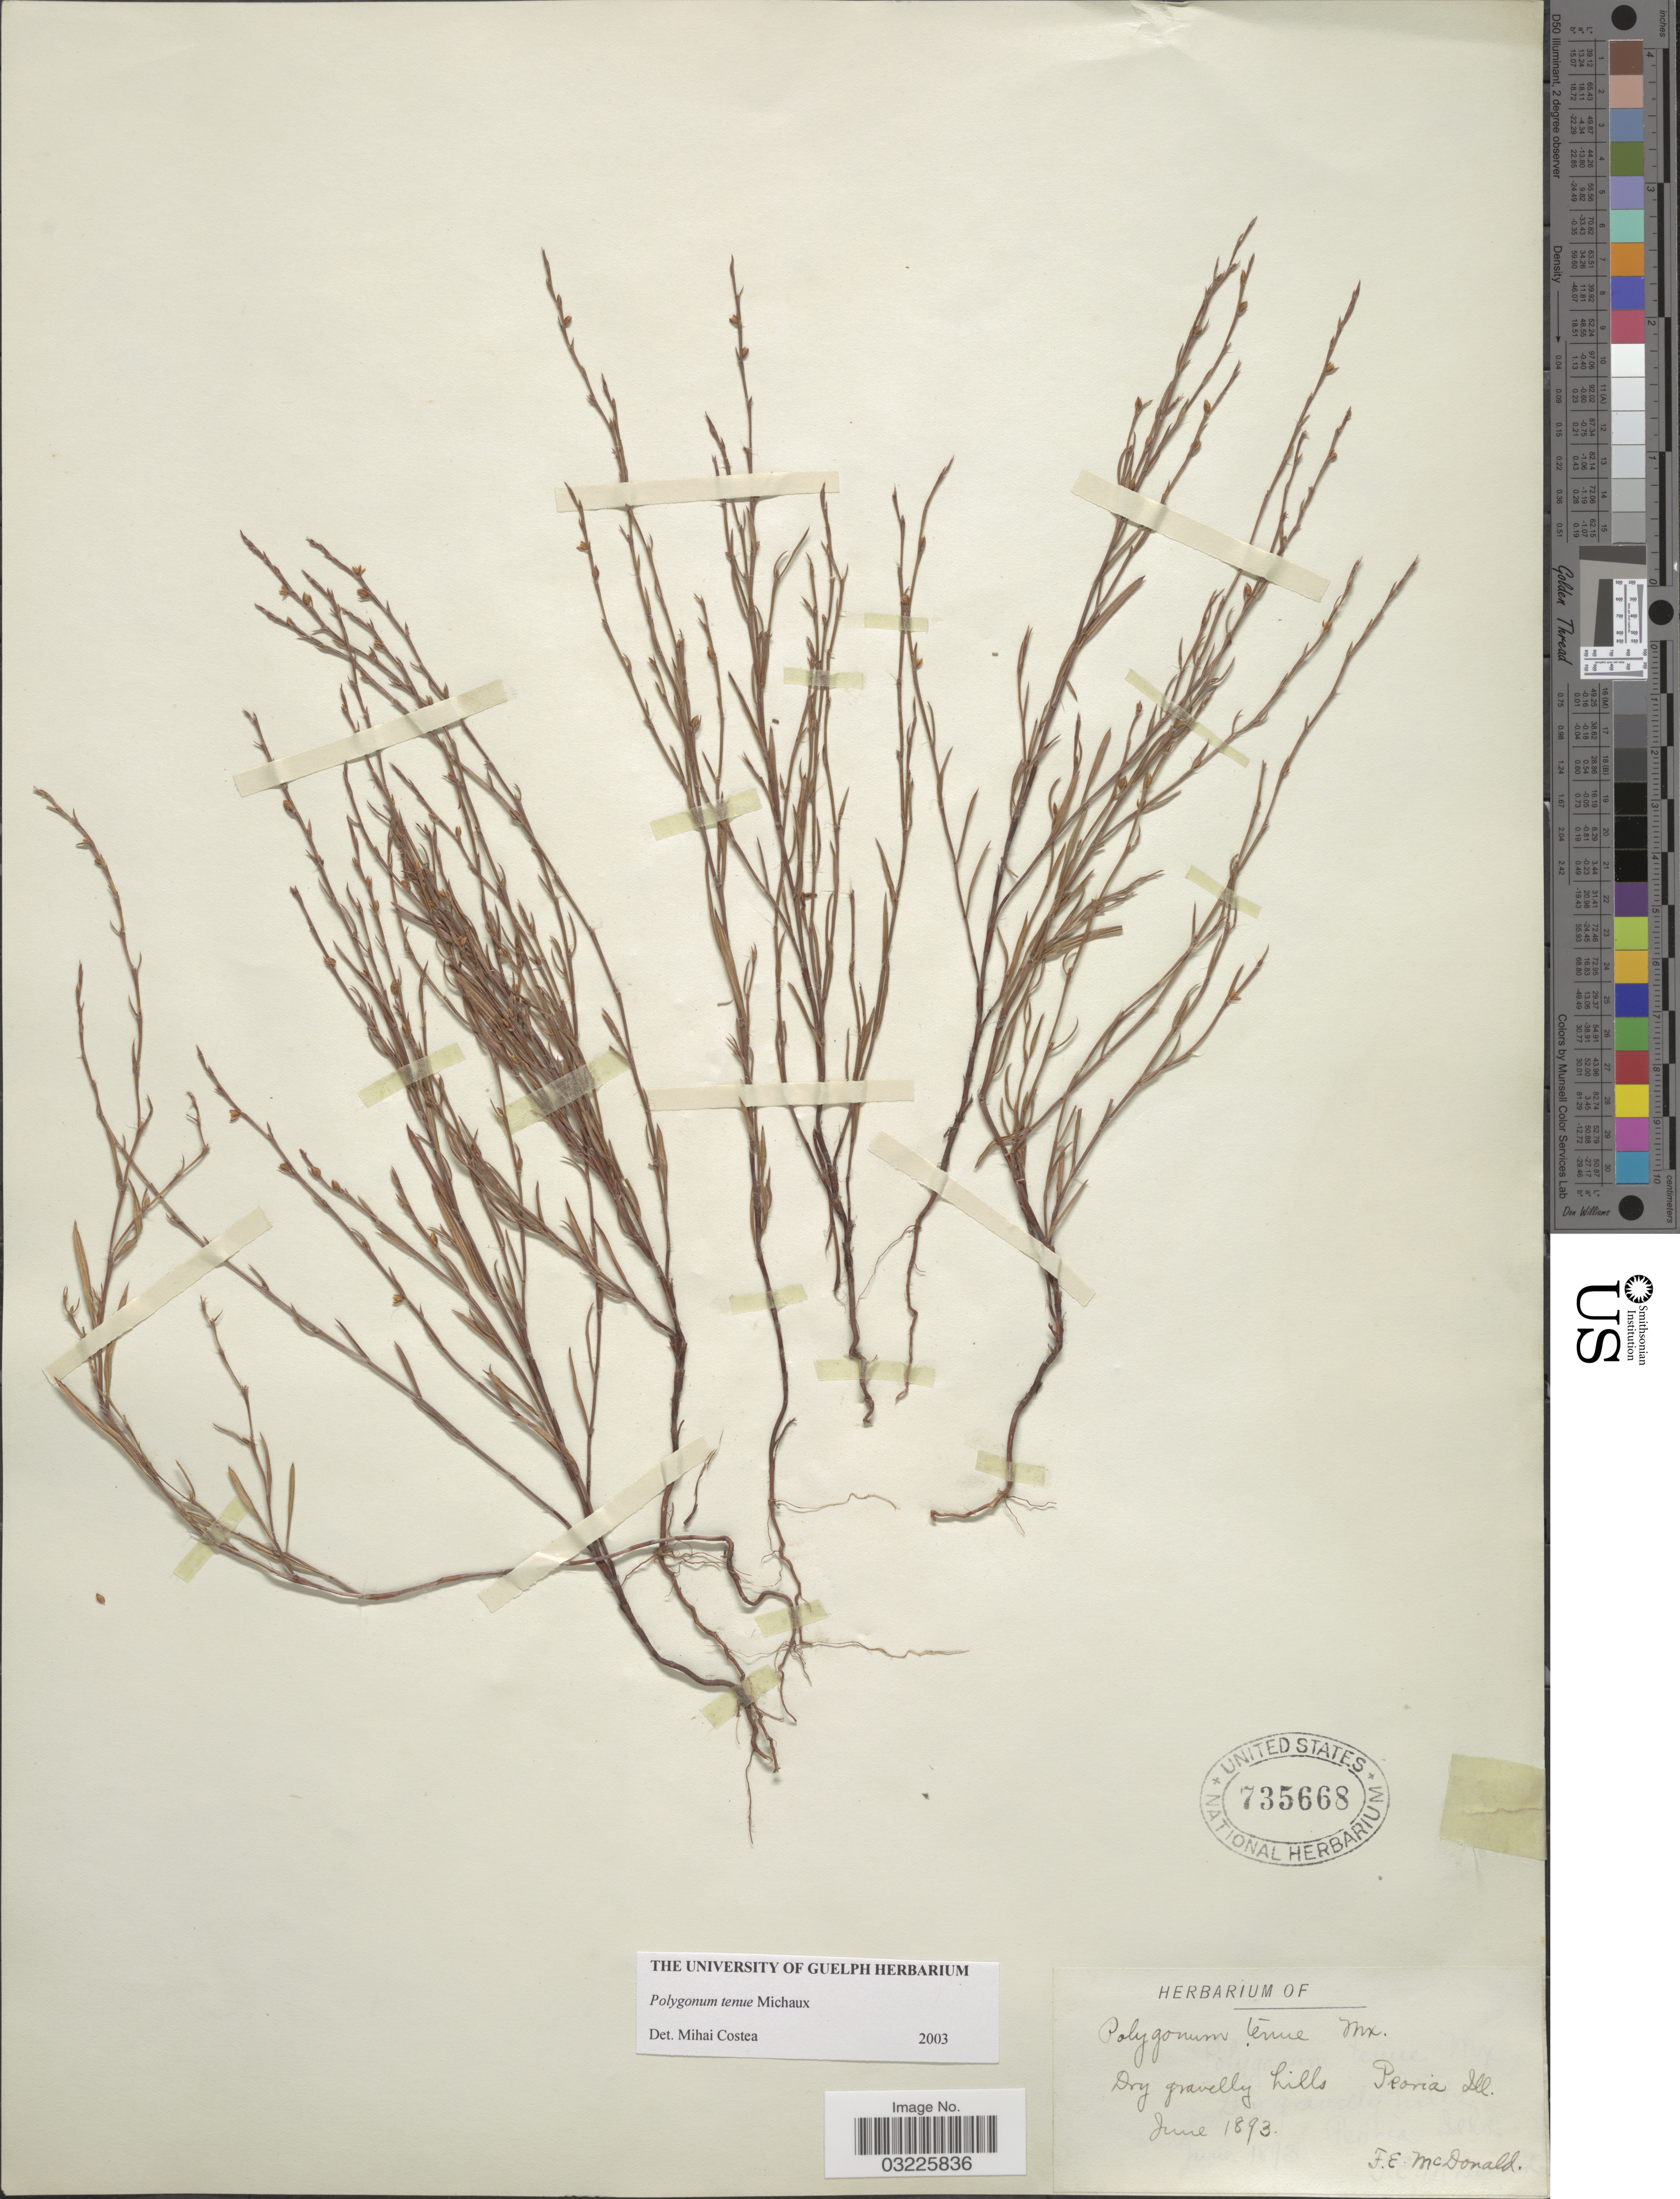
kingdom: Plantae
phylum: Tracheophyta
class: Magnoliopsida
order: Caryophyllales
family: Polygonaceae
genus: Polygonum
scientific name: Polygonum tenue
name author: F. Michx.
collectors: F. E. McDonald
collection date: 1893-06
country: United States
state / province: Illinois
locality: Peoria.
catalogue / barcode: US 735668